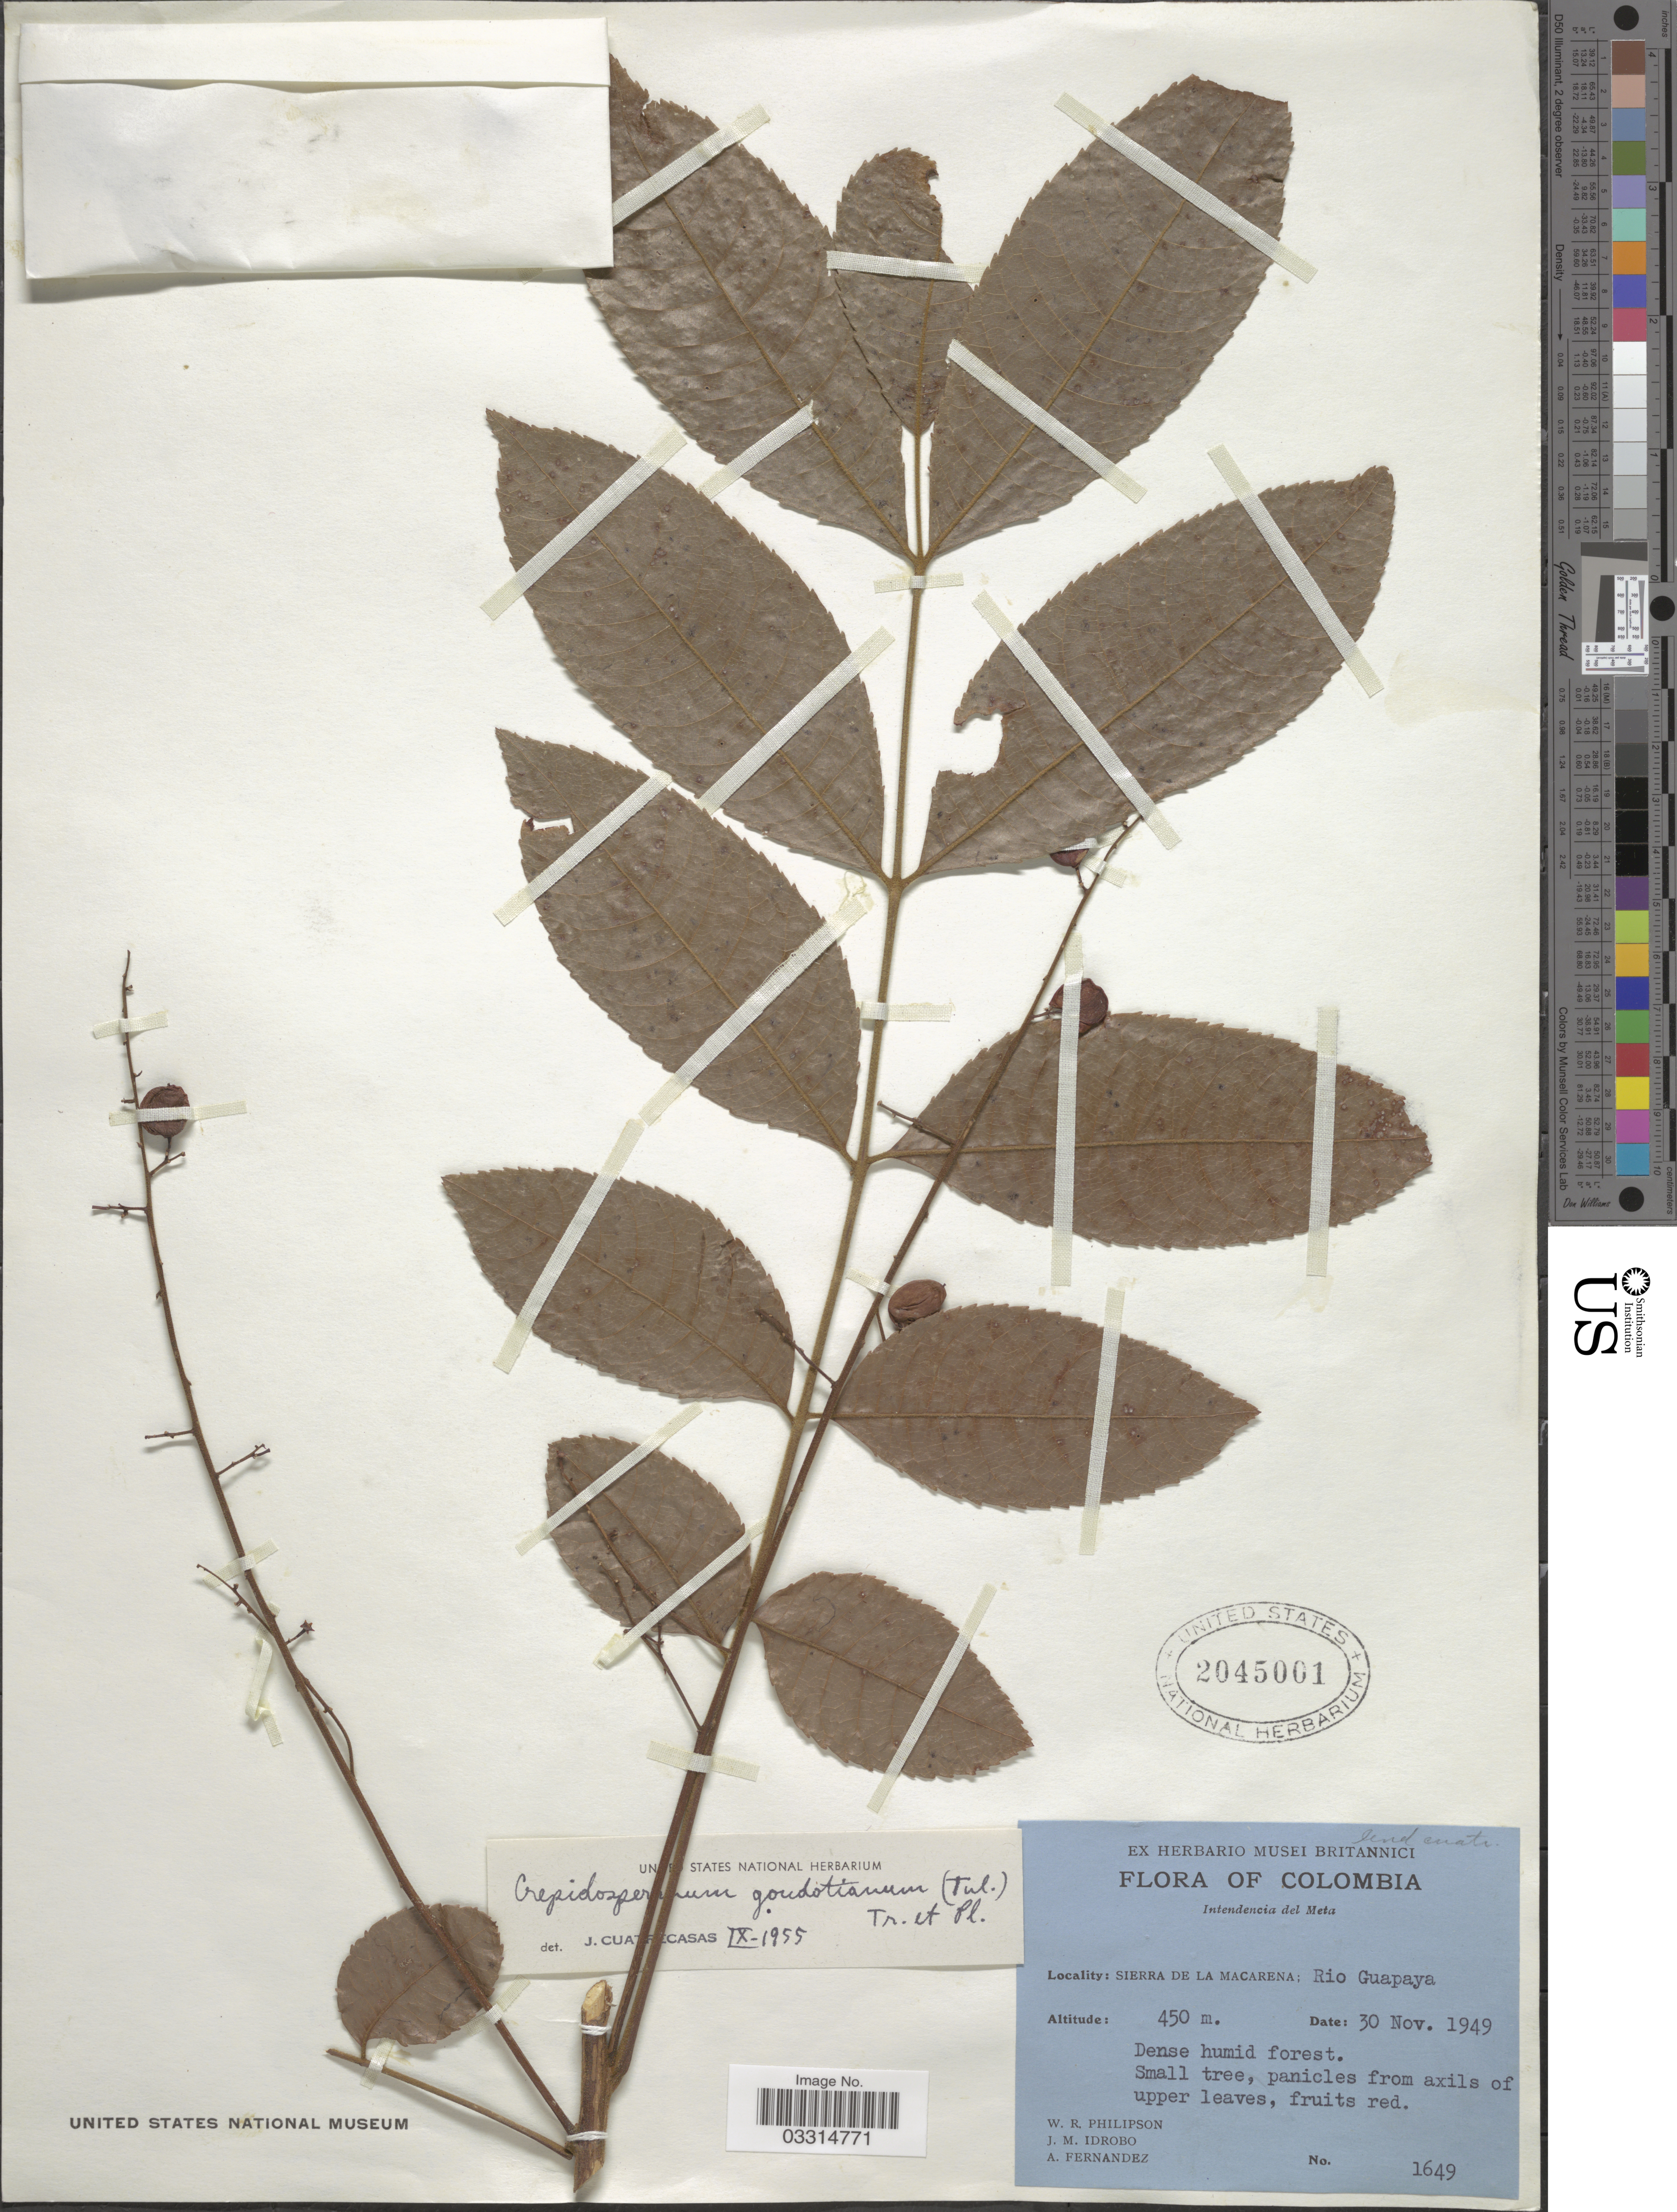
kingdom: Plantae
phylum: Tracheophyta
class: Magnoliopsida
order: Sapindales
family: Burseraceae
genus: Protium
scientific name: Protium goudotianum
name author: (Tul.) Byng & Christenh.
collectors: W. R. Philipson, J. M. Idrobo & A. Fernandez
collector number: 1649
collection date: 1949-11-30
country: Colombia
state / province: Meta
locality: Intendencia del Meta, Sierra de La Macarena; Rio Guapaya.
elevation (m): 450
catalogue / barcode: US 2045001